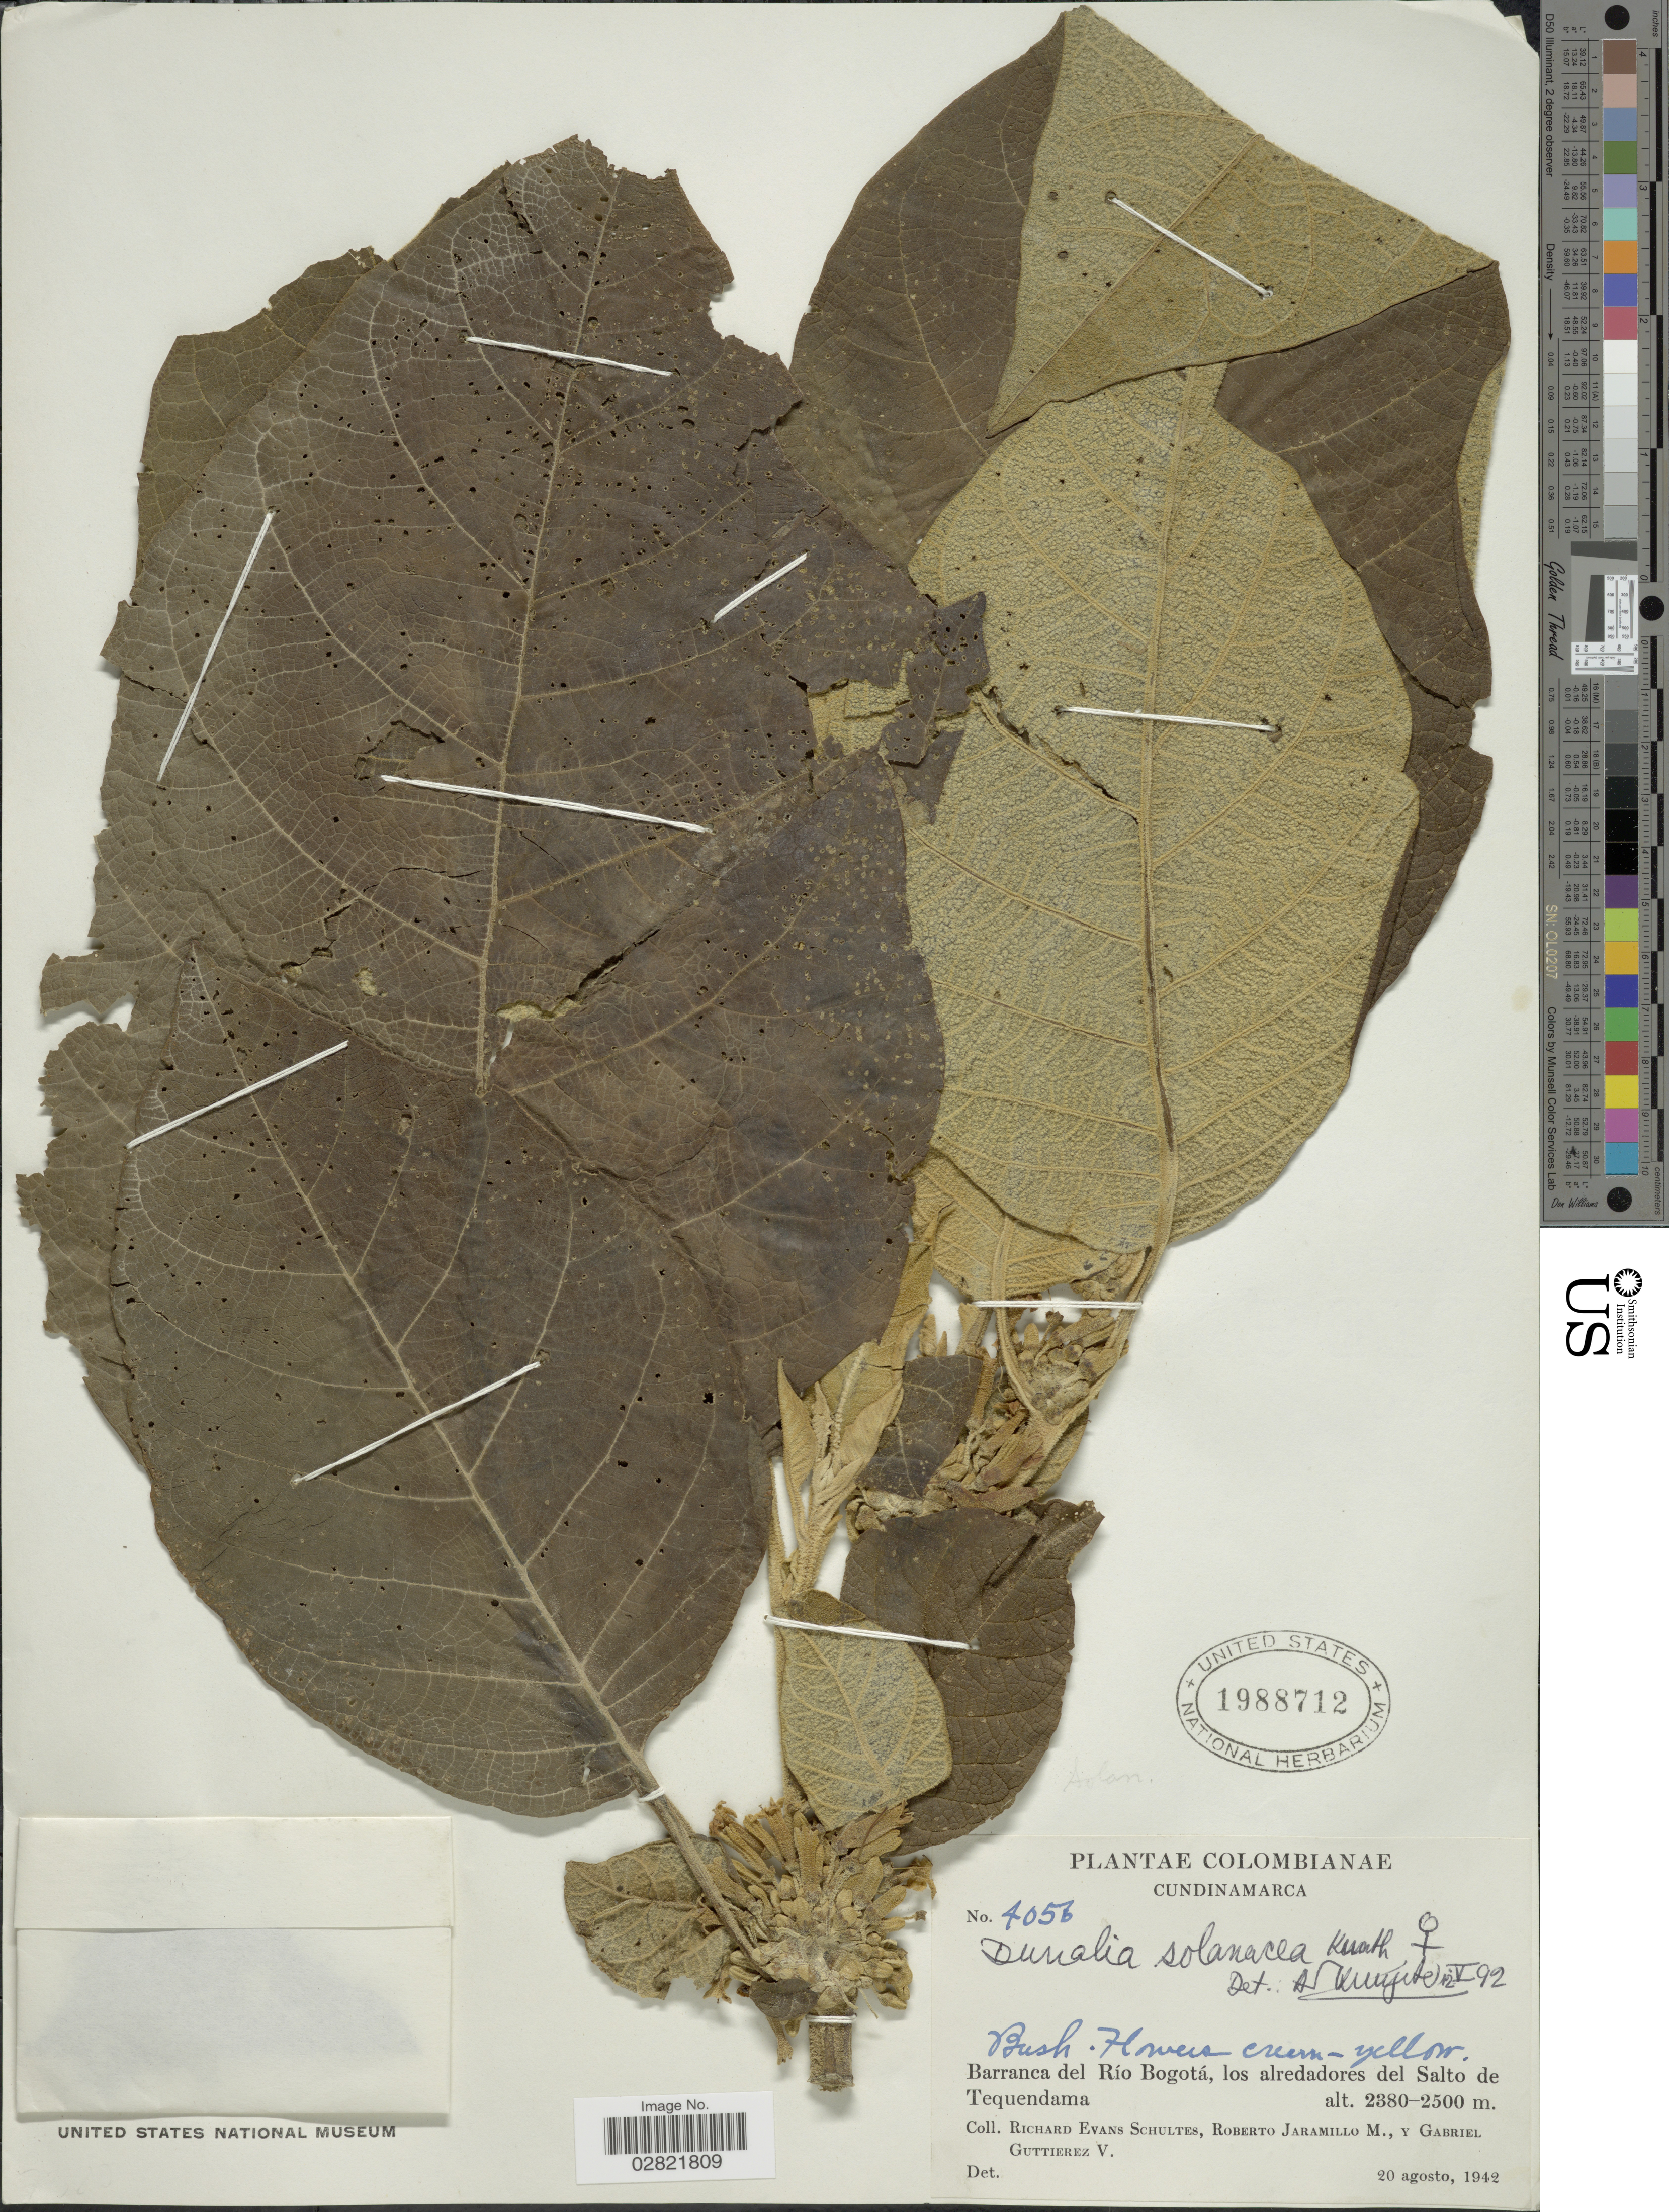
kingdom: Plantae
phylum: Tracheophyta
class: Magnoliopsida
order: Solanales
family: Solanaceae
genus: Dunalia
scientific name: Dunalia solanacea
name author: Kunth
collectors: R. E. Schultes, R. Jaramillo M. & G. Guttierez V.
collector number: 4056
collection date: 1942-08-20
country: Colombia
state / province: Cundinamarca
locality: Barranca del Río Bogotá, los alredadores del Salto de Tequendama.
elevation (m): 2380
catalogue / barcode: US 1988712